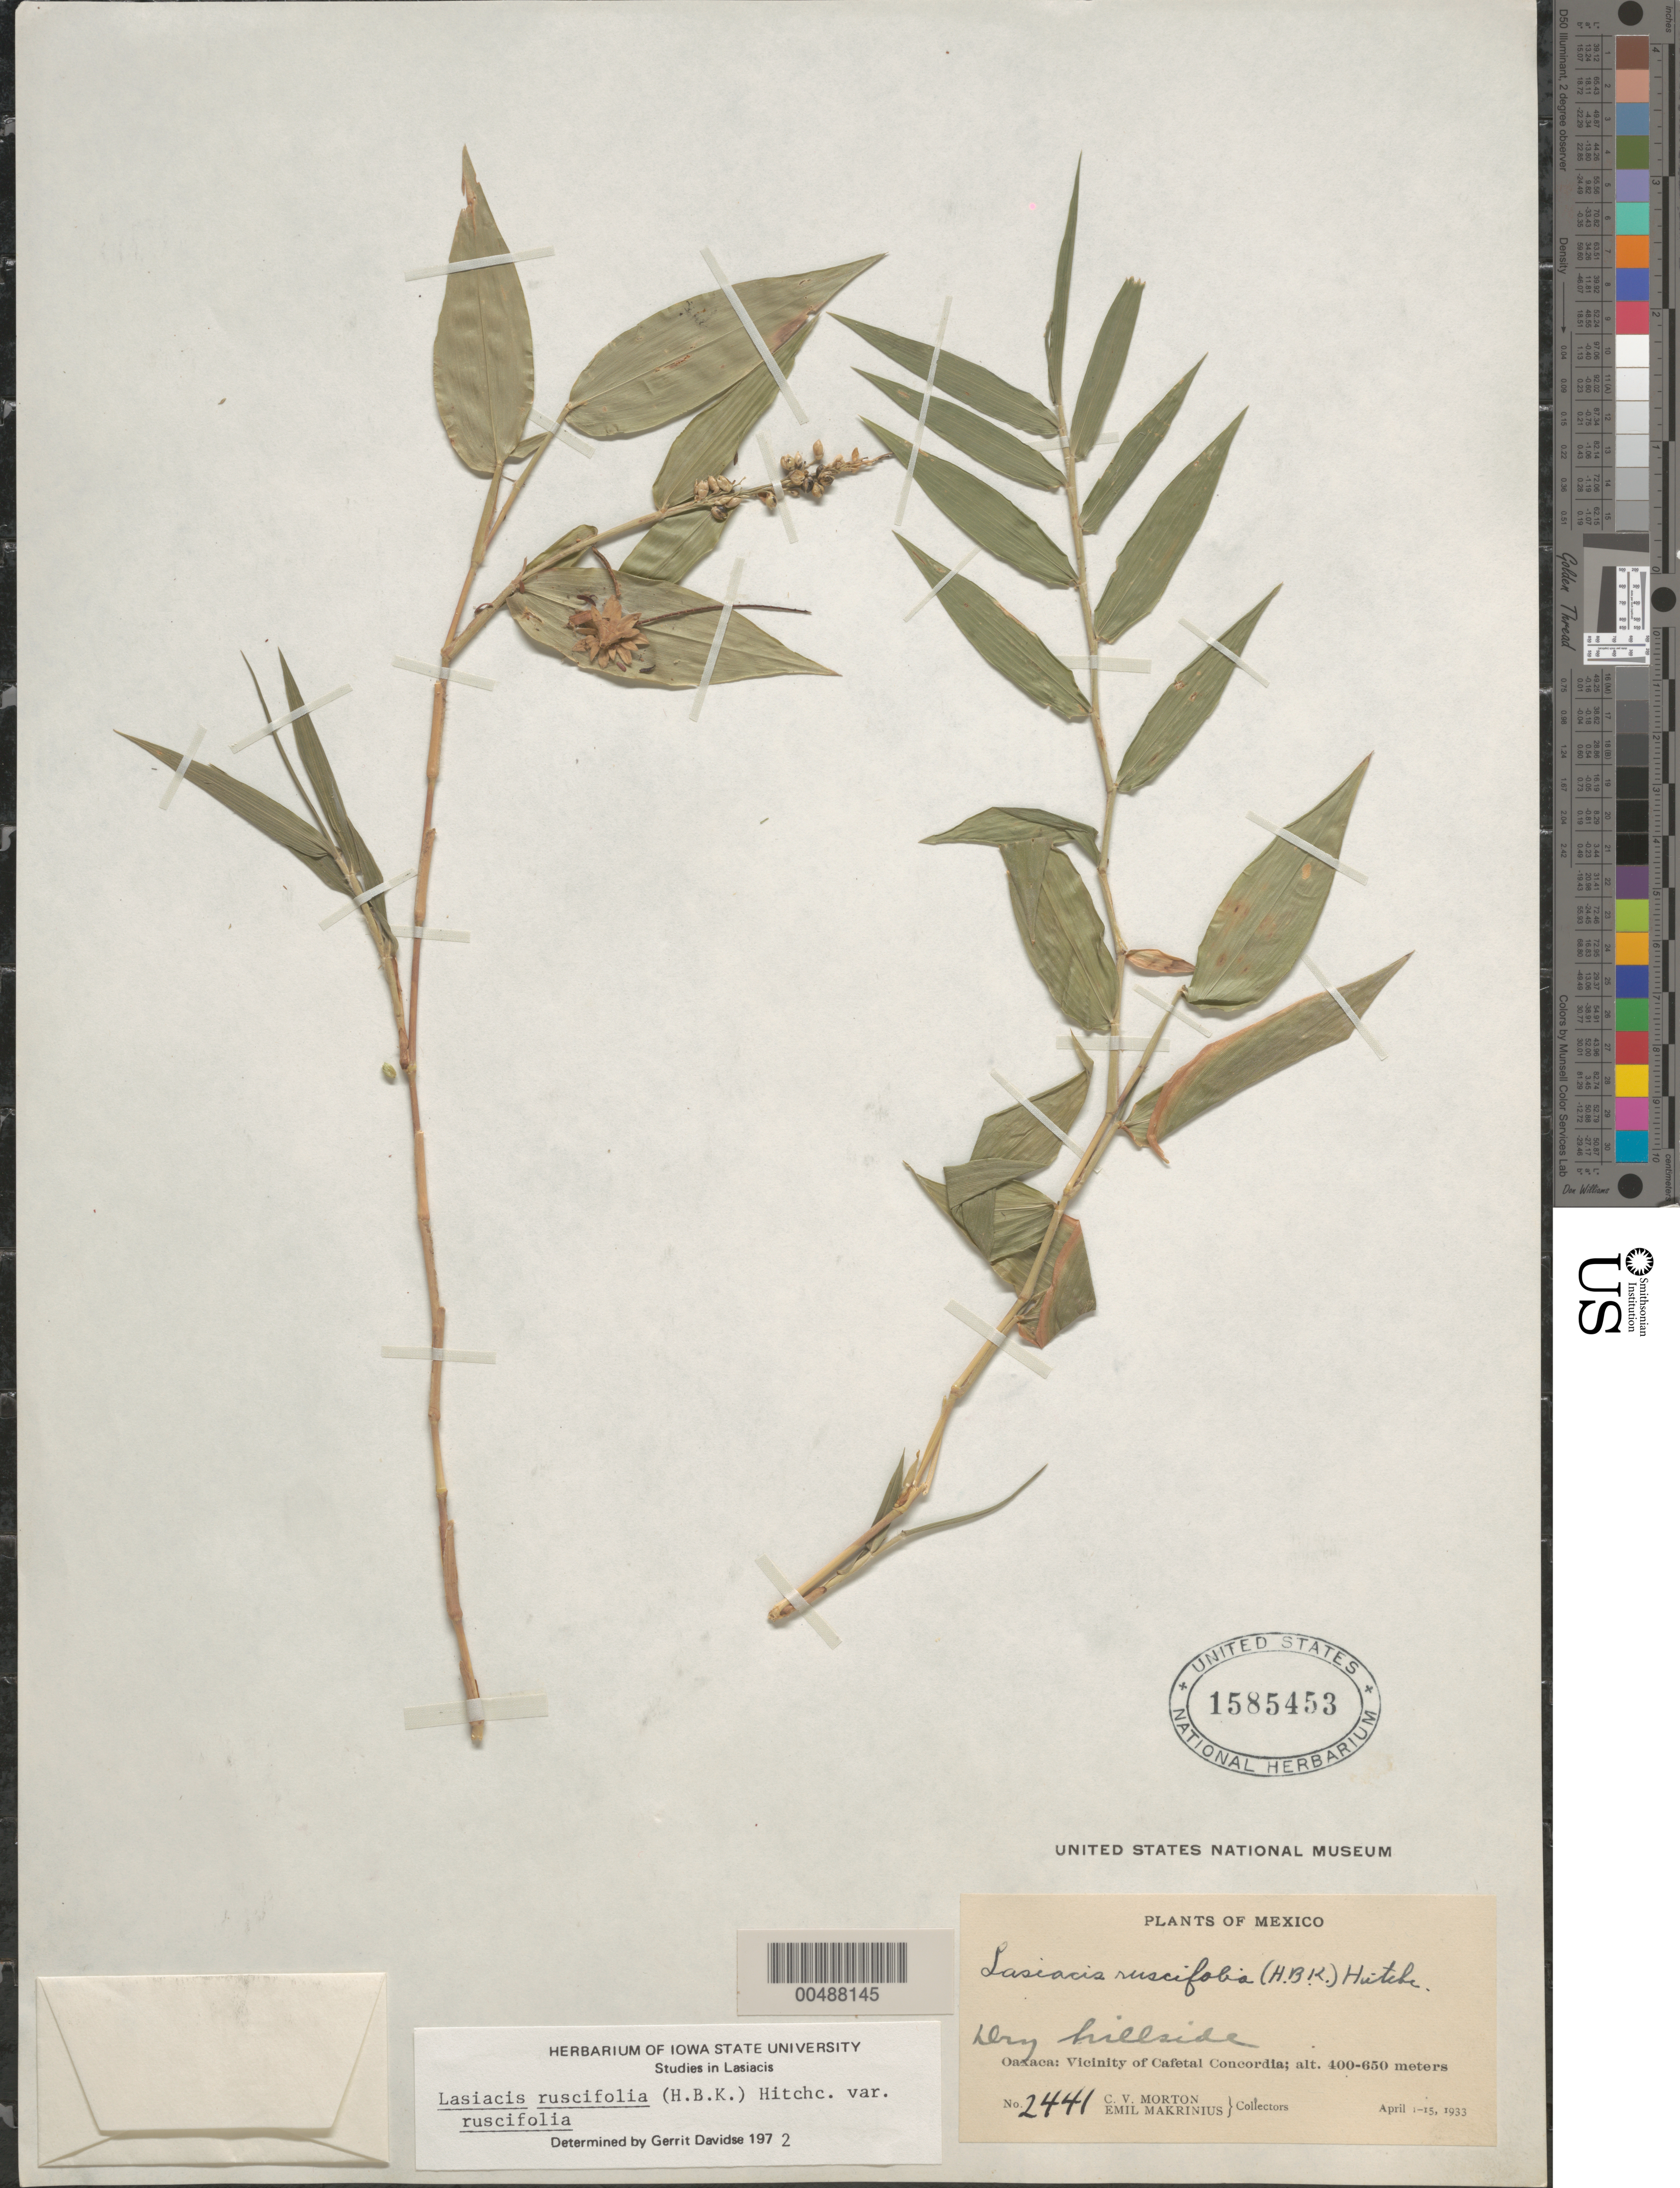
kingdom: Plantae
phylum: Tracheophyta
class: Liliopsida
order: Poales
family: Poaceae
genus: Lasiacis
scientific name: Lasiacis ruscifolia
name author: (Kunth) Hitchc.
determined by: Davidse, Gerrit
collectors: C. V. Morton & E. Makrinius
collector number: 2441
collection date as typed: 1 Apr 1933 to 15 Apr 1933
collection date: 1933-04-01/1933-04-15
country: Mexico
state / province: Oaxaca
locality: Vicinity of Cafetal Concordia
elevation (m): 400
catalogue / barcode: US 1585453